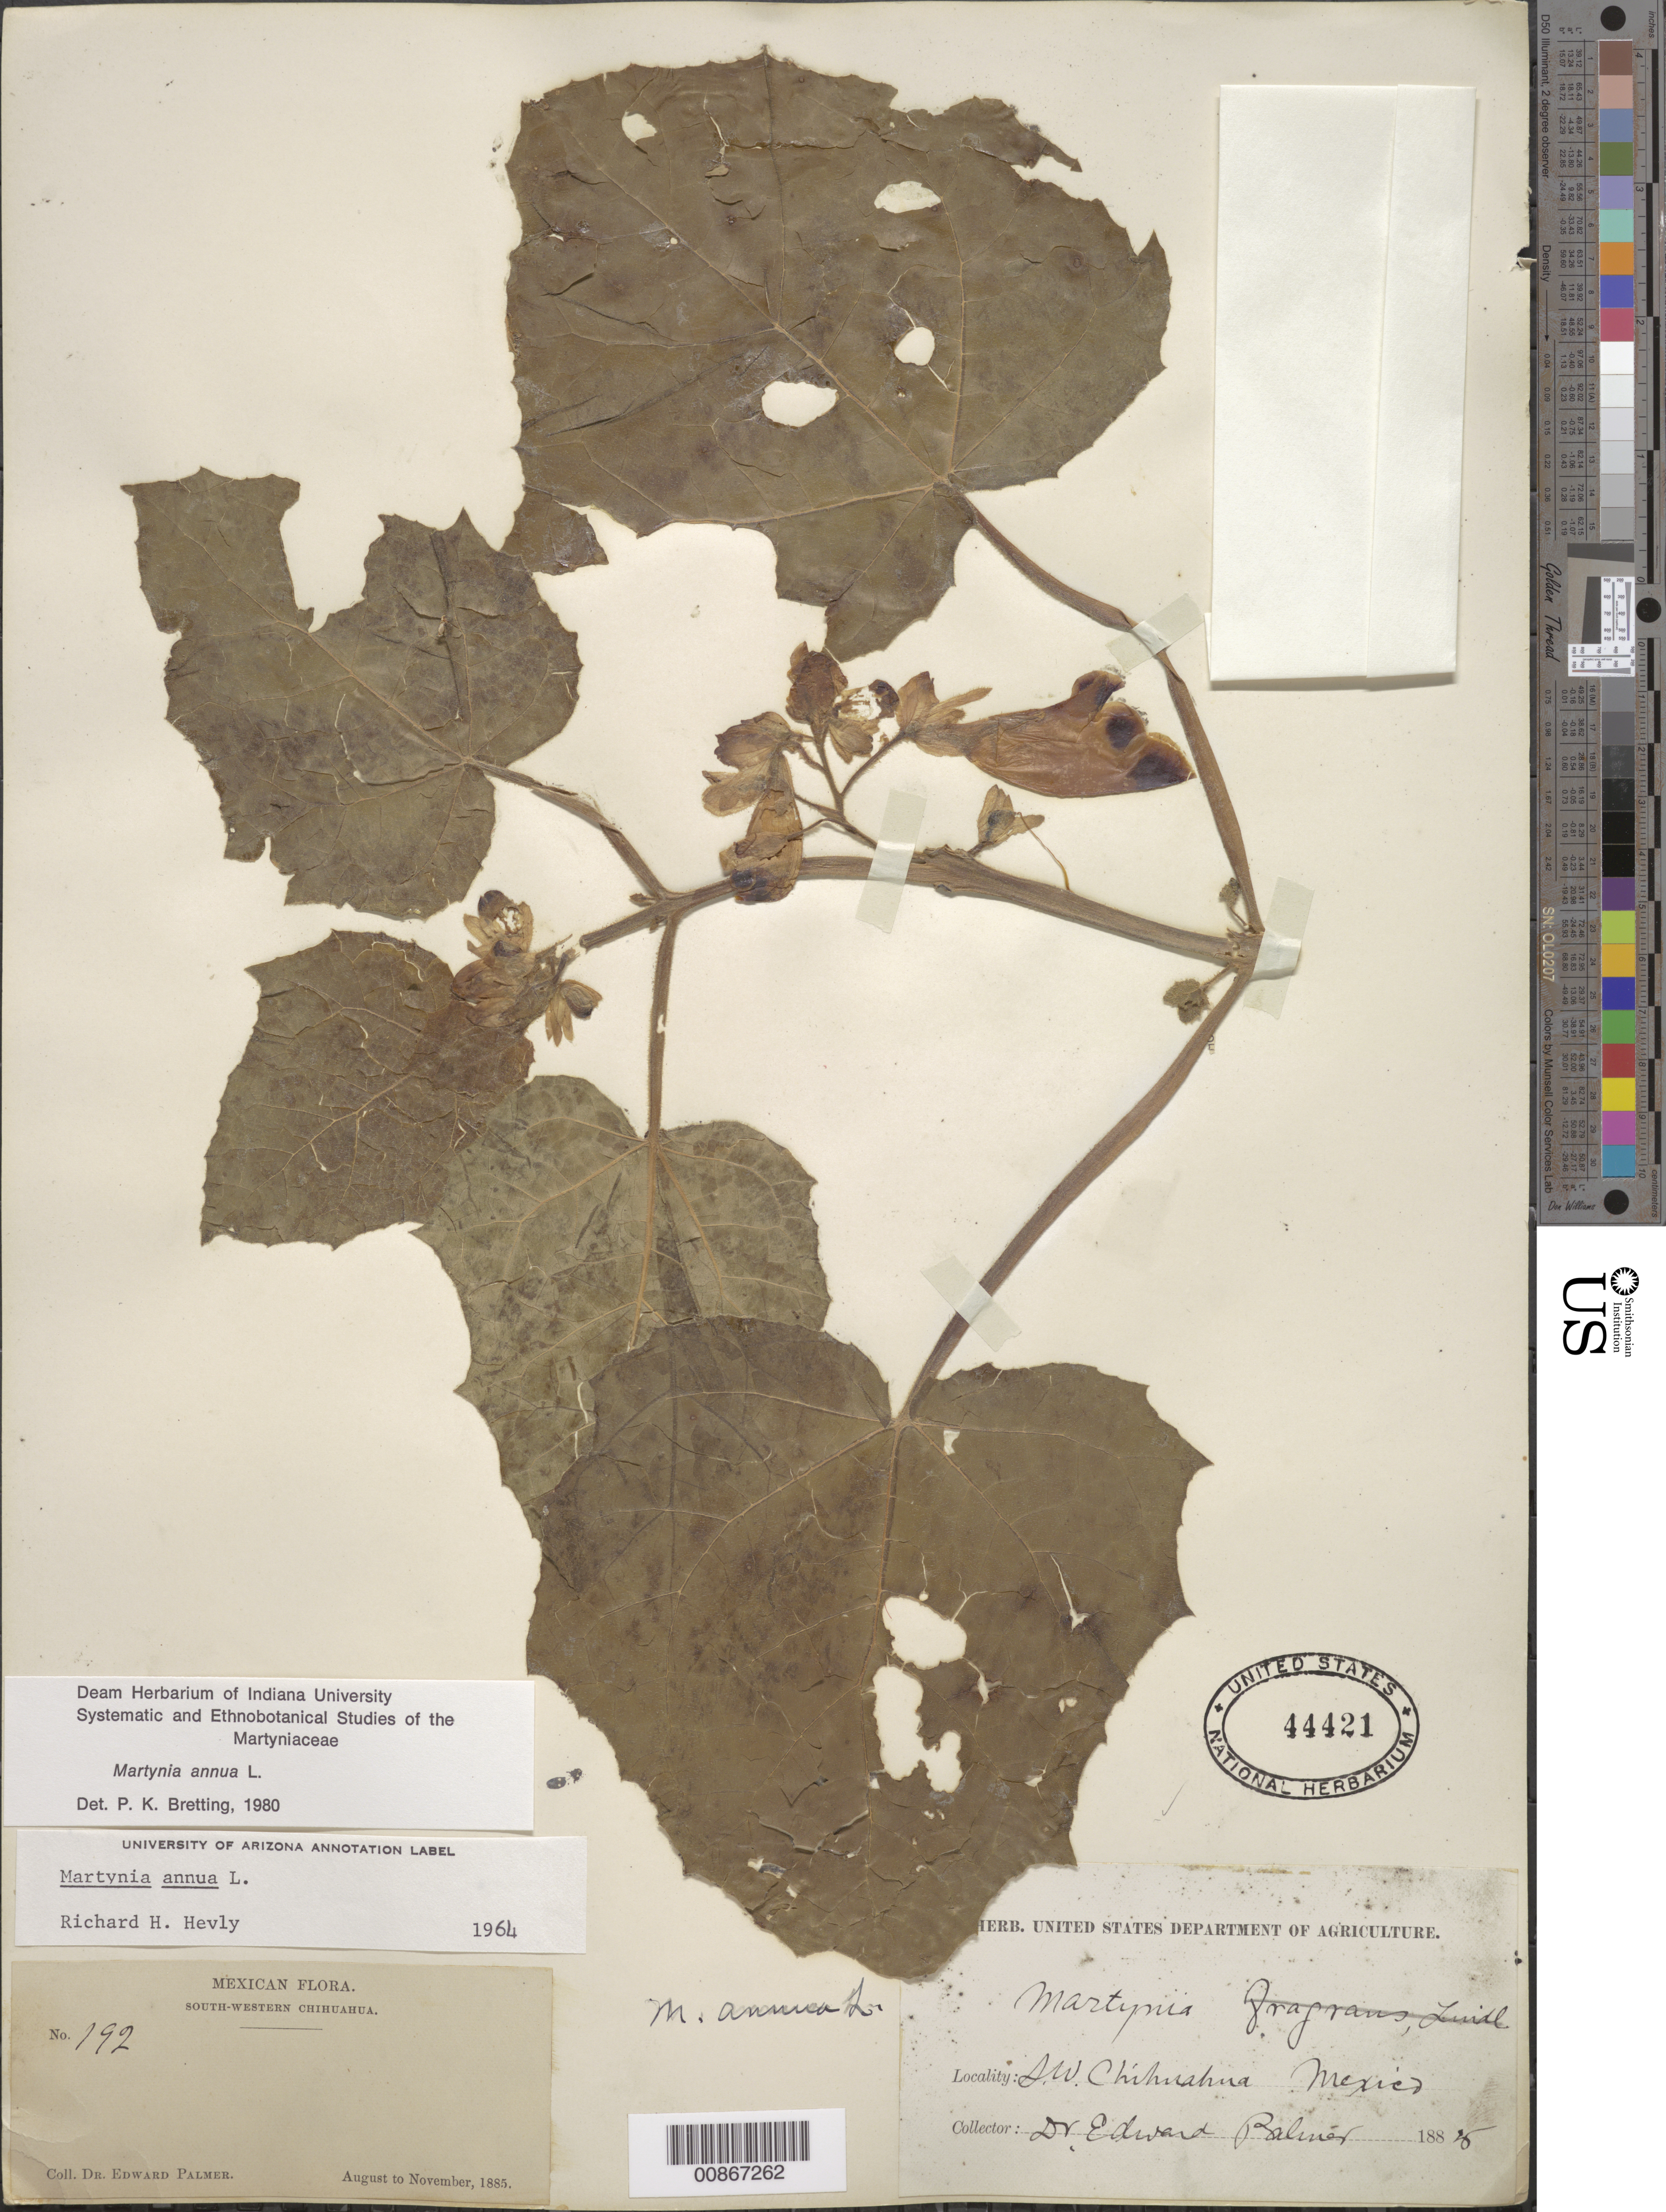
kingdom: Plantae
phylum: Tracheophyta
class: Magnoliopsida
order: Lamiales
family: Martyniaceae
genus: Martynia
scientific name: Martynia annua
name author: L.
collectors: E. Palmer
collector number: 192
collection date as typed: Aug 1885 to -- Nov 1885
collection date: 1885-08/1885-11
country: Mexico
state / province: Chihuahua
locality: South-Western Chihuahua.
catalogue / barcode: US 44421